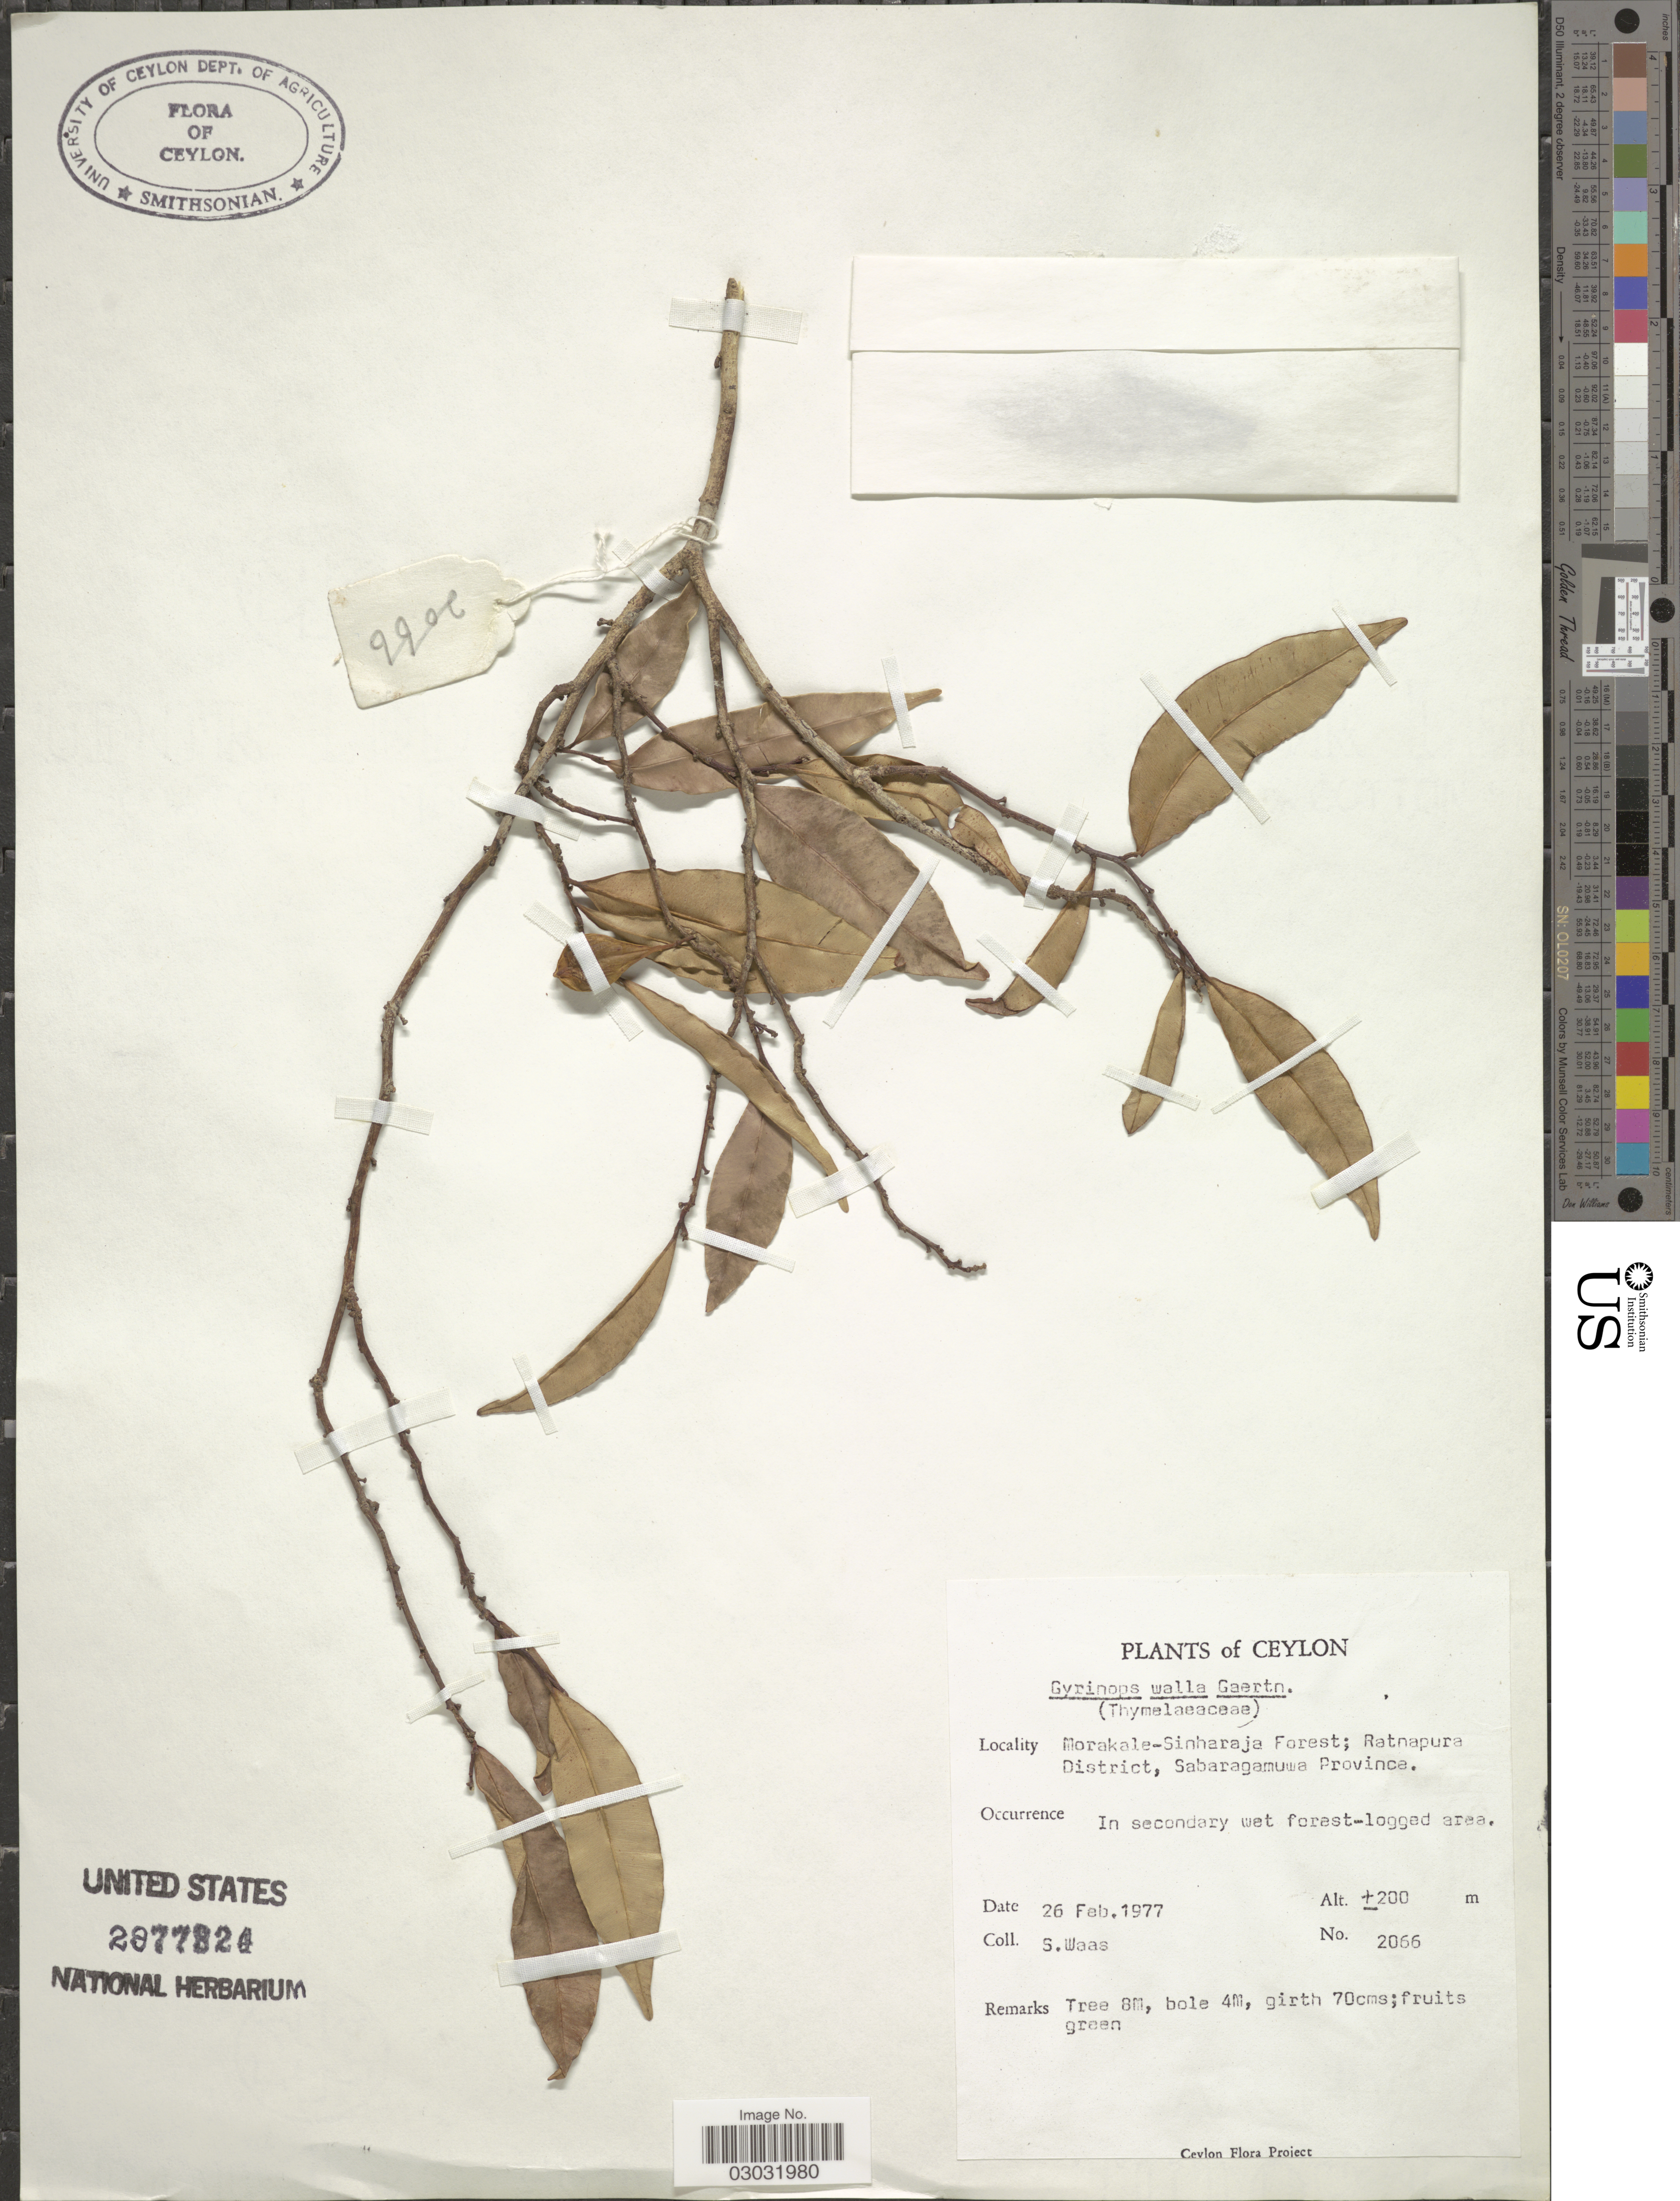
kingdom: Plantae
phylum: Tracheophyta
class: Magnoliopsida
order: Malvales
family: Thymelaeaceae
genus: Gyrinops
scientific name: Gyrinops walla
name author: Gaertn.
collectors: S. Waas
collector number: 2066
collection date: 1977-02-26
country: Sri Lanka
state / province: Sabaragamuwa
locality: Ceylon, Morakale-Sinharaja Forest; Ratnapura District, Sabaragamuwa Province.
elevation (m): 200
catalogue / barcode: US 2877824